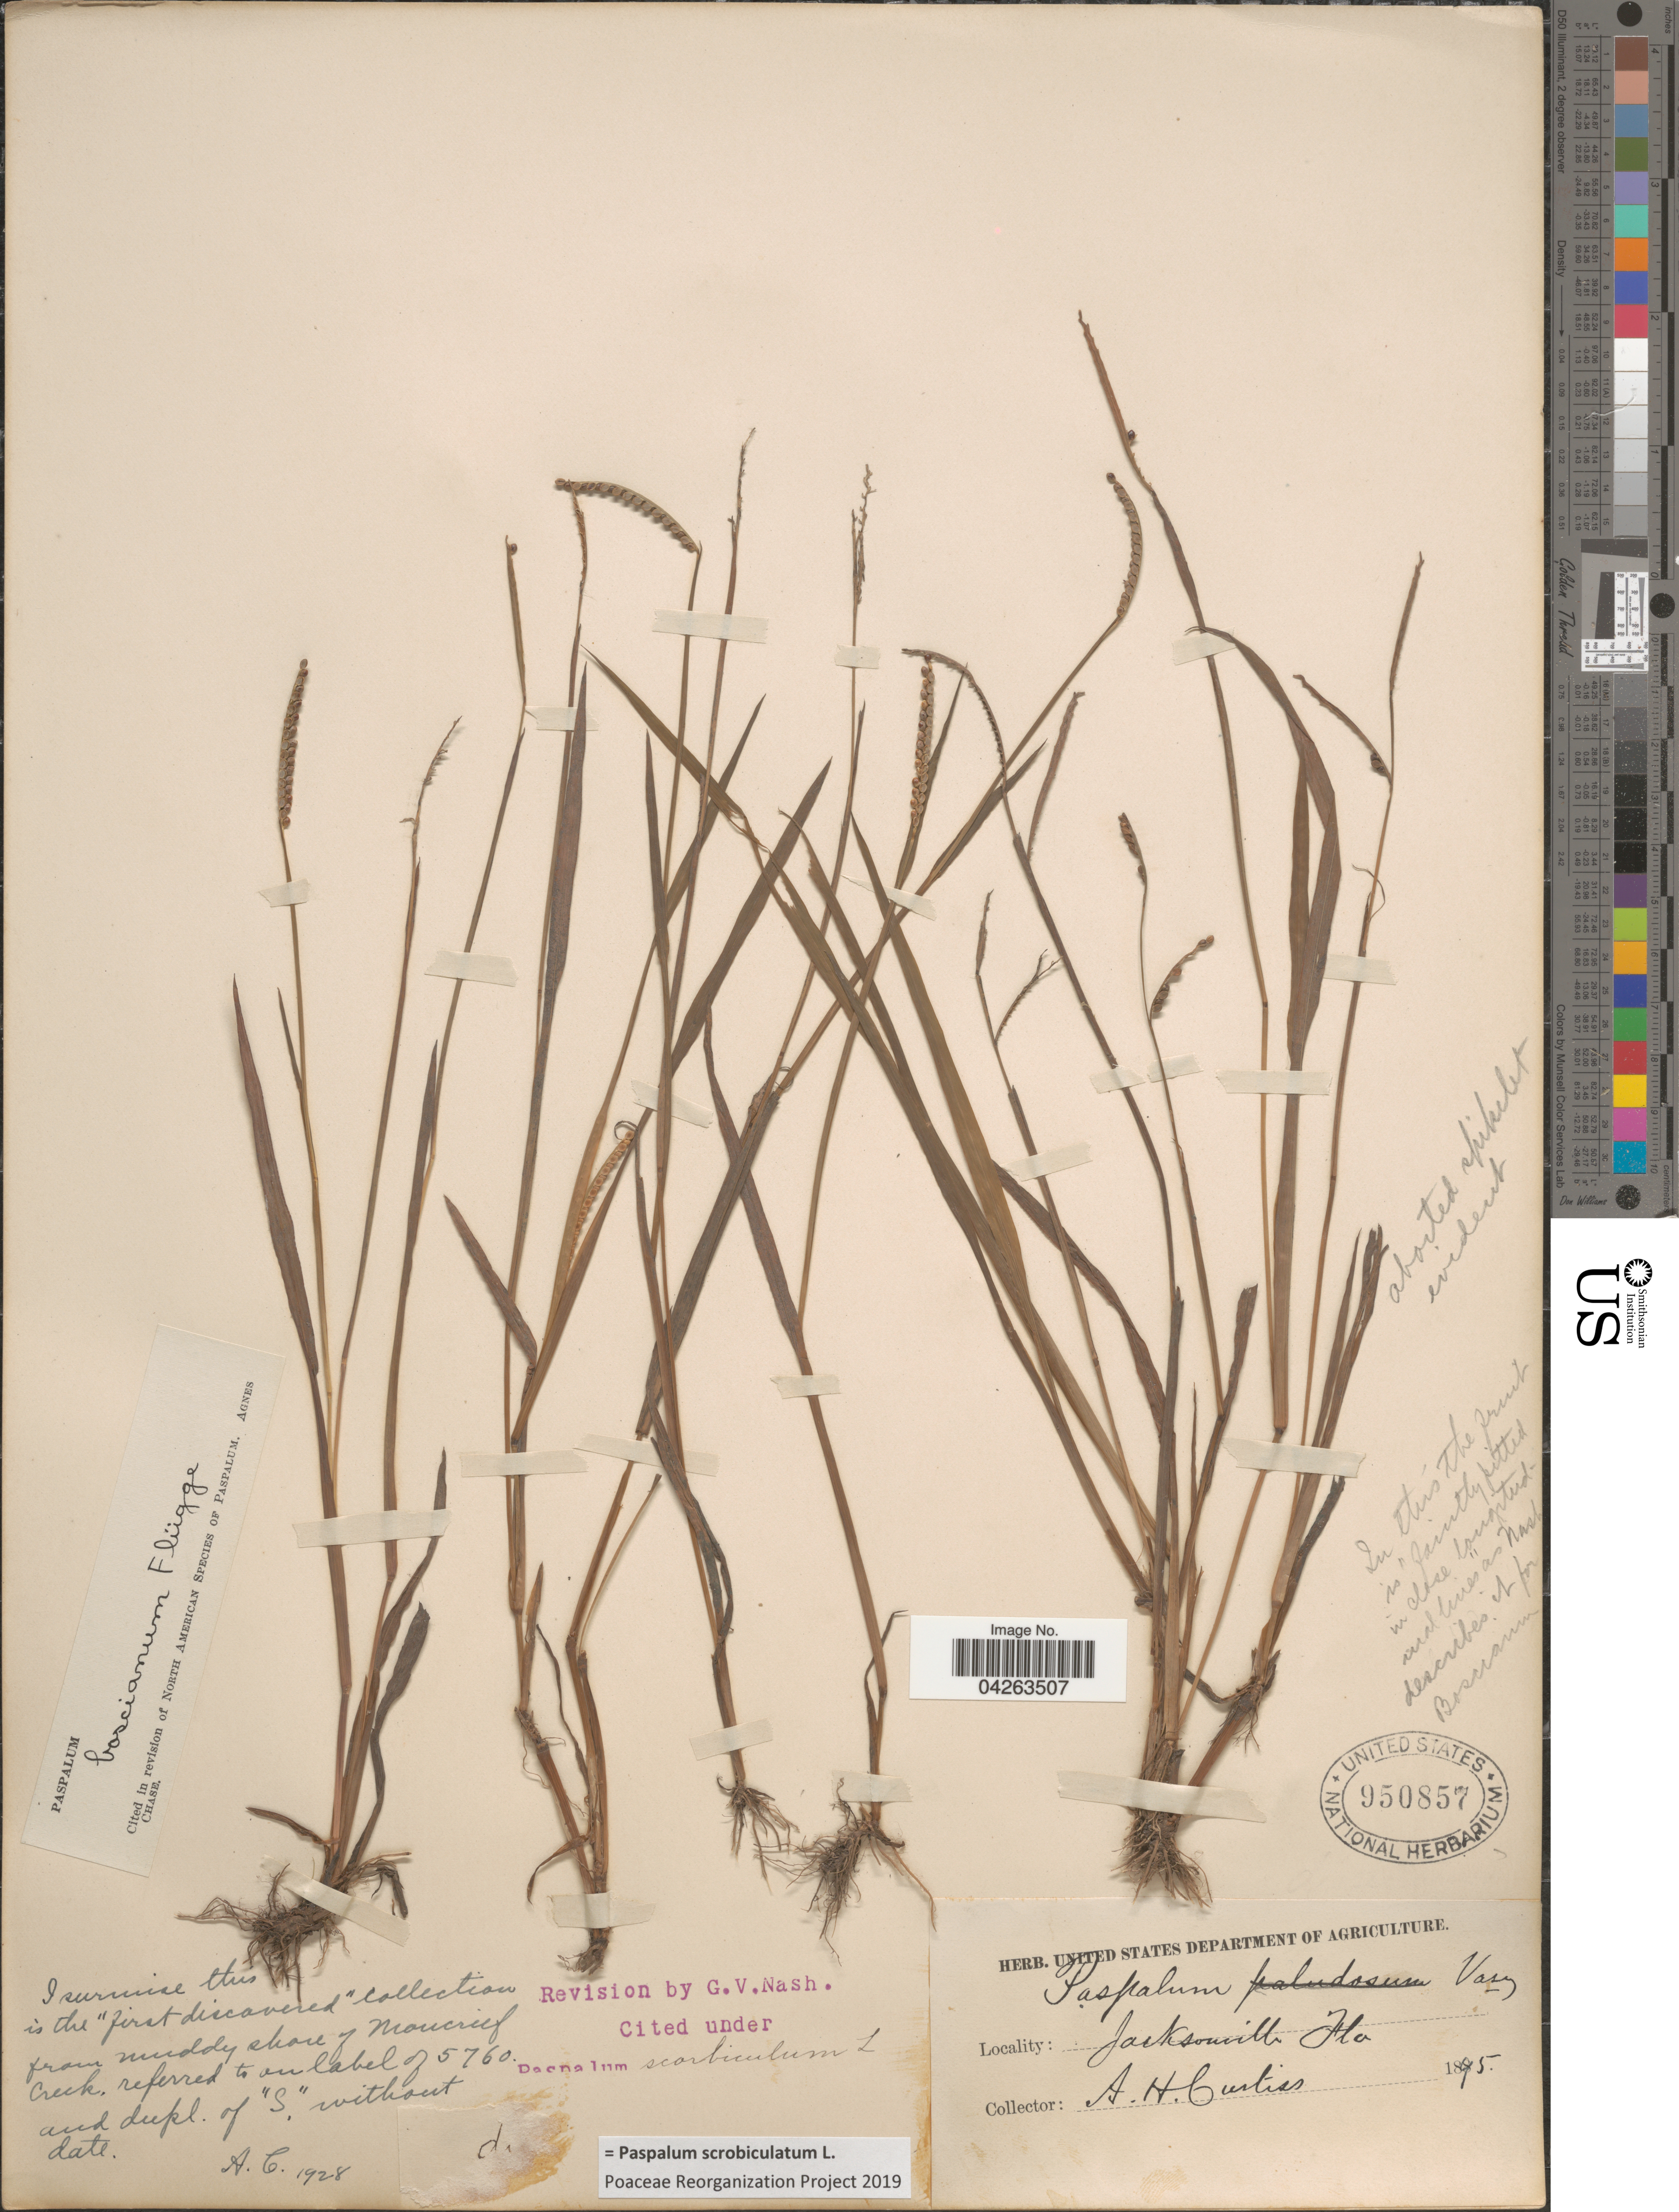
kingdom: Plantae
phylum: Tracheophyta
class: Liliopsida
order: Poales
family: Poaceae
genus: Paspalum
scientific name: Paspalum scrobiculatum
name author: L.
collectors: A. H. Curtiss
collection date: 1895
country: United States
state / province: Florida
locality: Jacksonville.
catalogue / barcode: US 950857